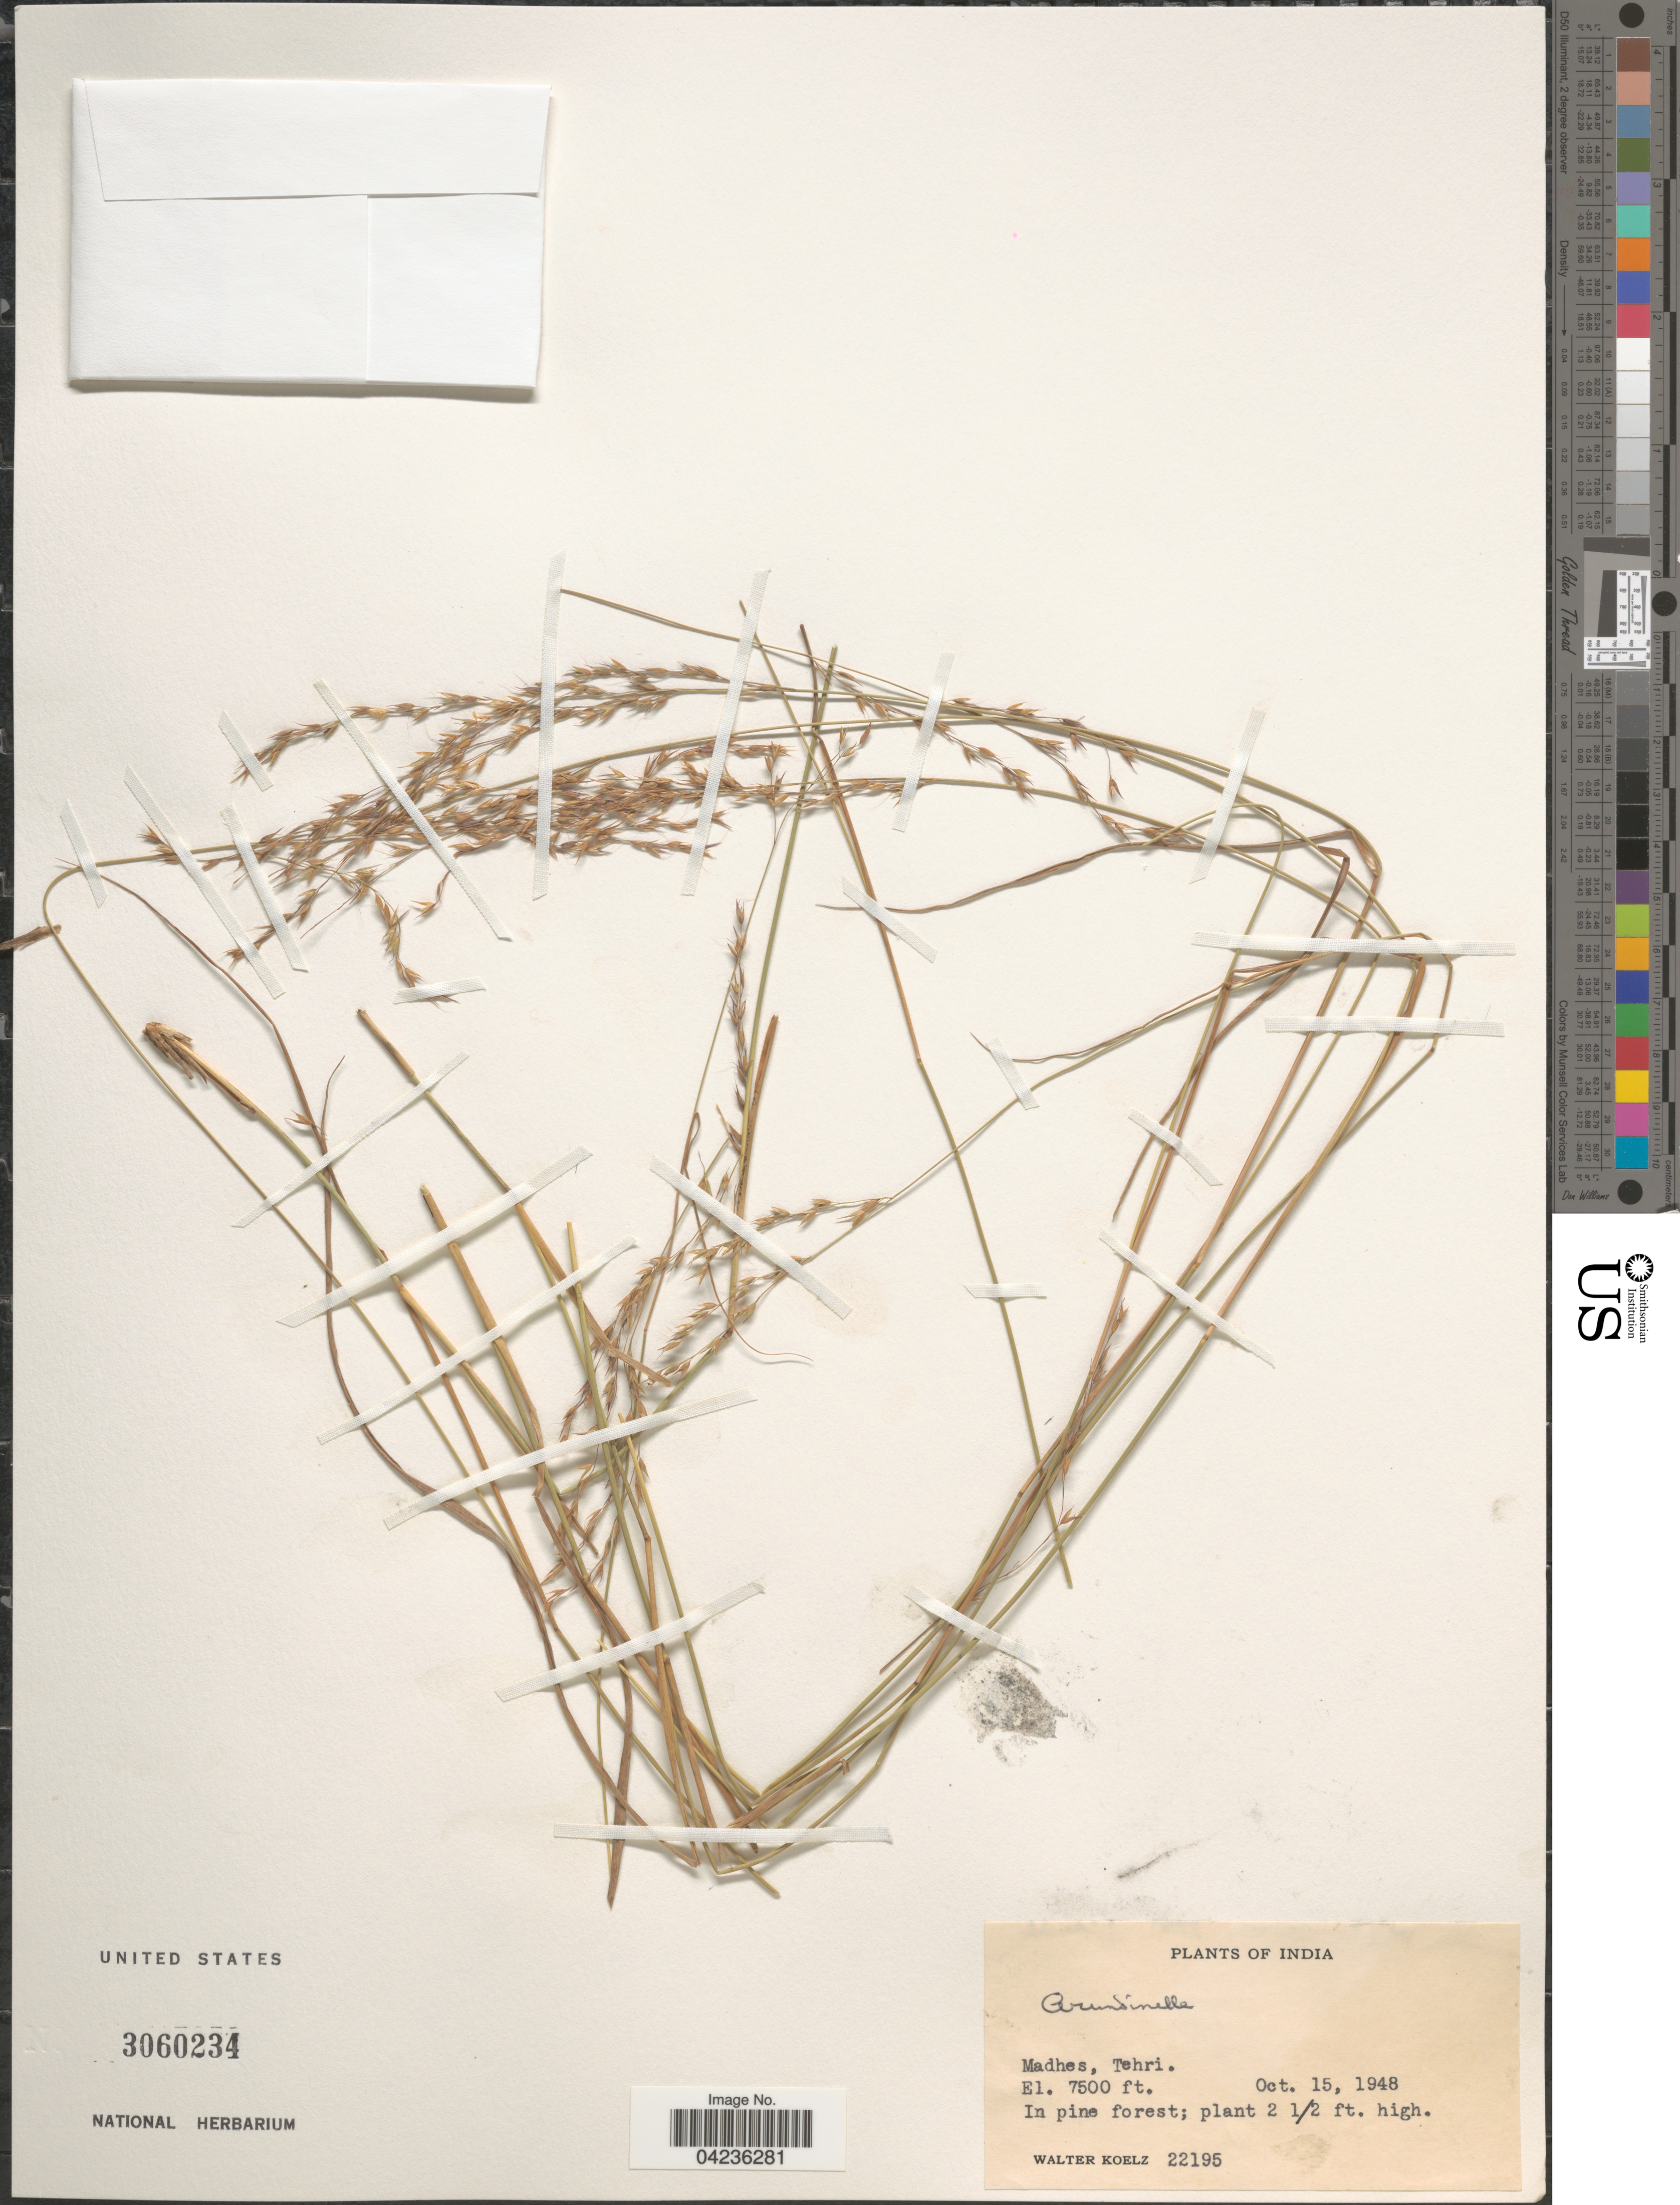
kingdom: Plantae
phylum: Tracheophyta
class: Liliopsida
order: Poales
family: Poaceae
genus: Arundinella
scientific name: Arundinella sp.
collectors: W. N. Koelz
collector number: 22195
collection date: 1948-10-15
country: India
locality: Madhes, Tehri.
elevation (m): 2286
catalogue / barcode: US 3060234